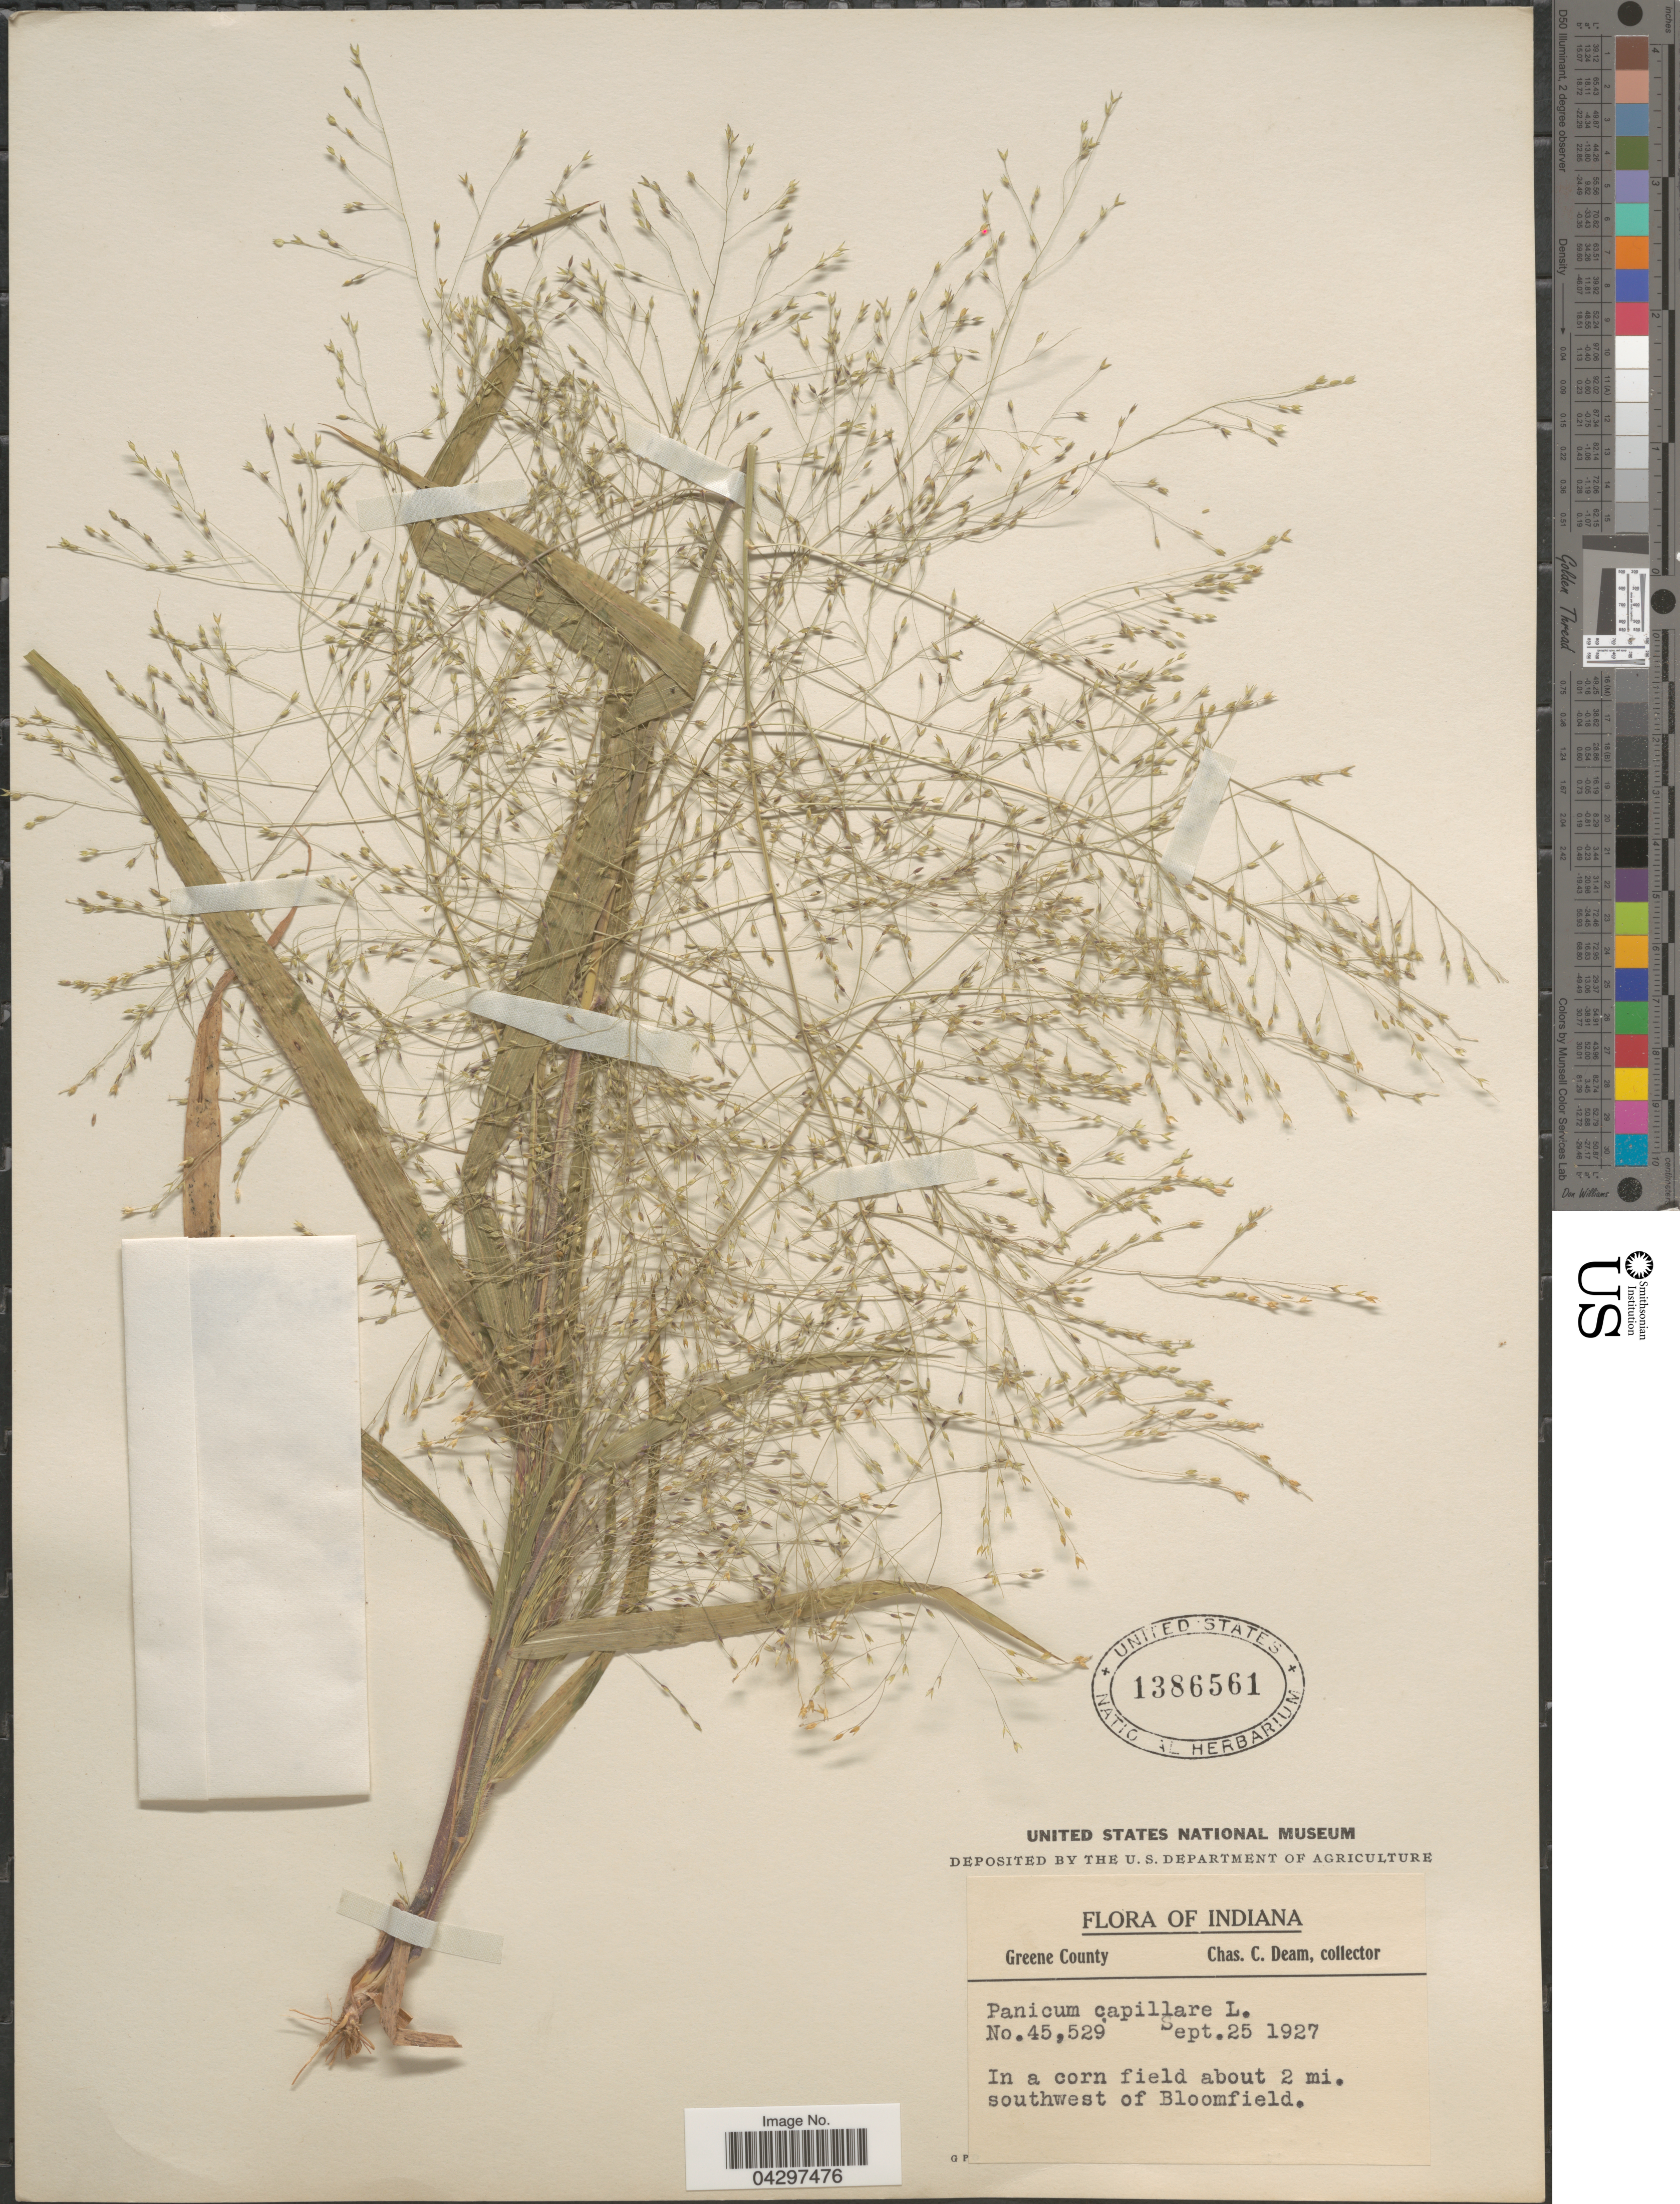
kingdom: Plantae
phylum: Tracheophyta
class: Liliopsida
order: Poales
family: Poaceae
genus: Panicum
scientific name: Panicum capillare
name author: L.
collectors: C. C. Deam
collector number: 45529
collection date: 1927-09-25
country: United States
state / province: Indiana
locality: Greene County. In a corn field about 2 mi. southwest of Bloomfield.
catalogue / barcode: US 1386561